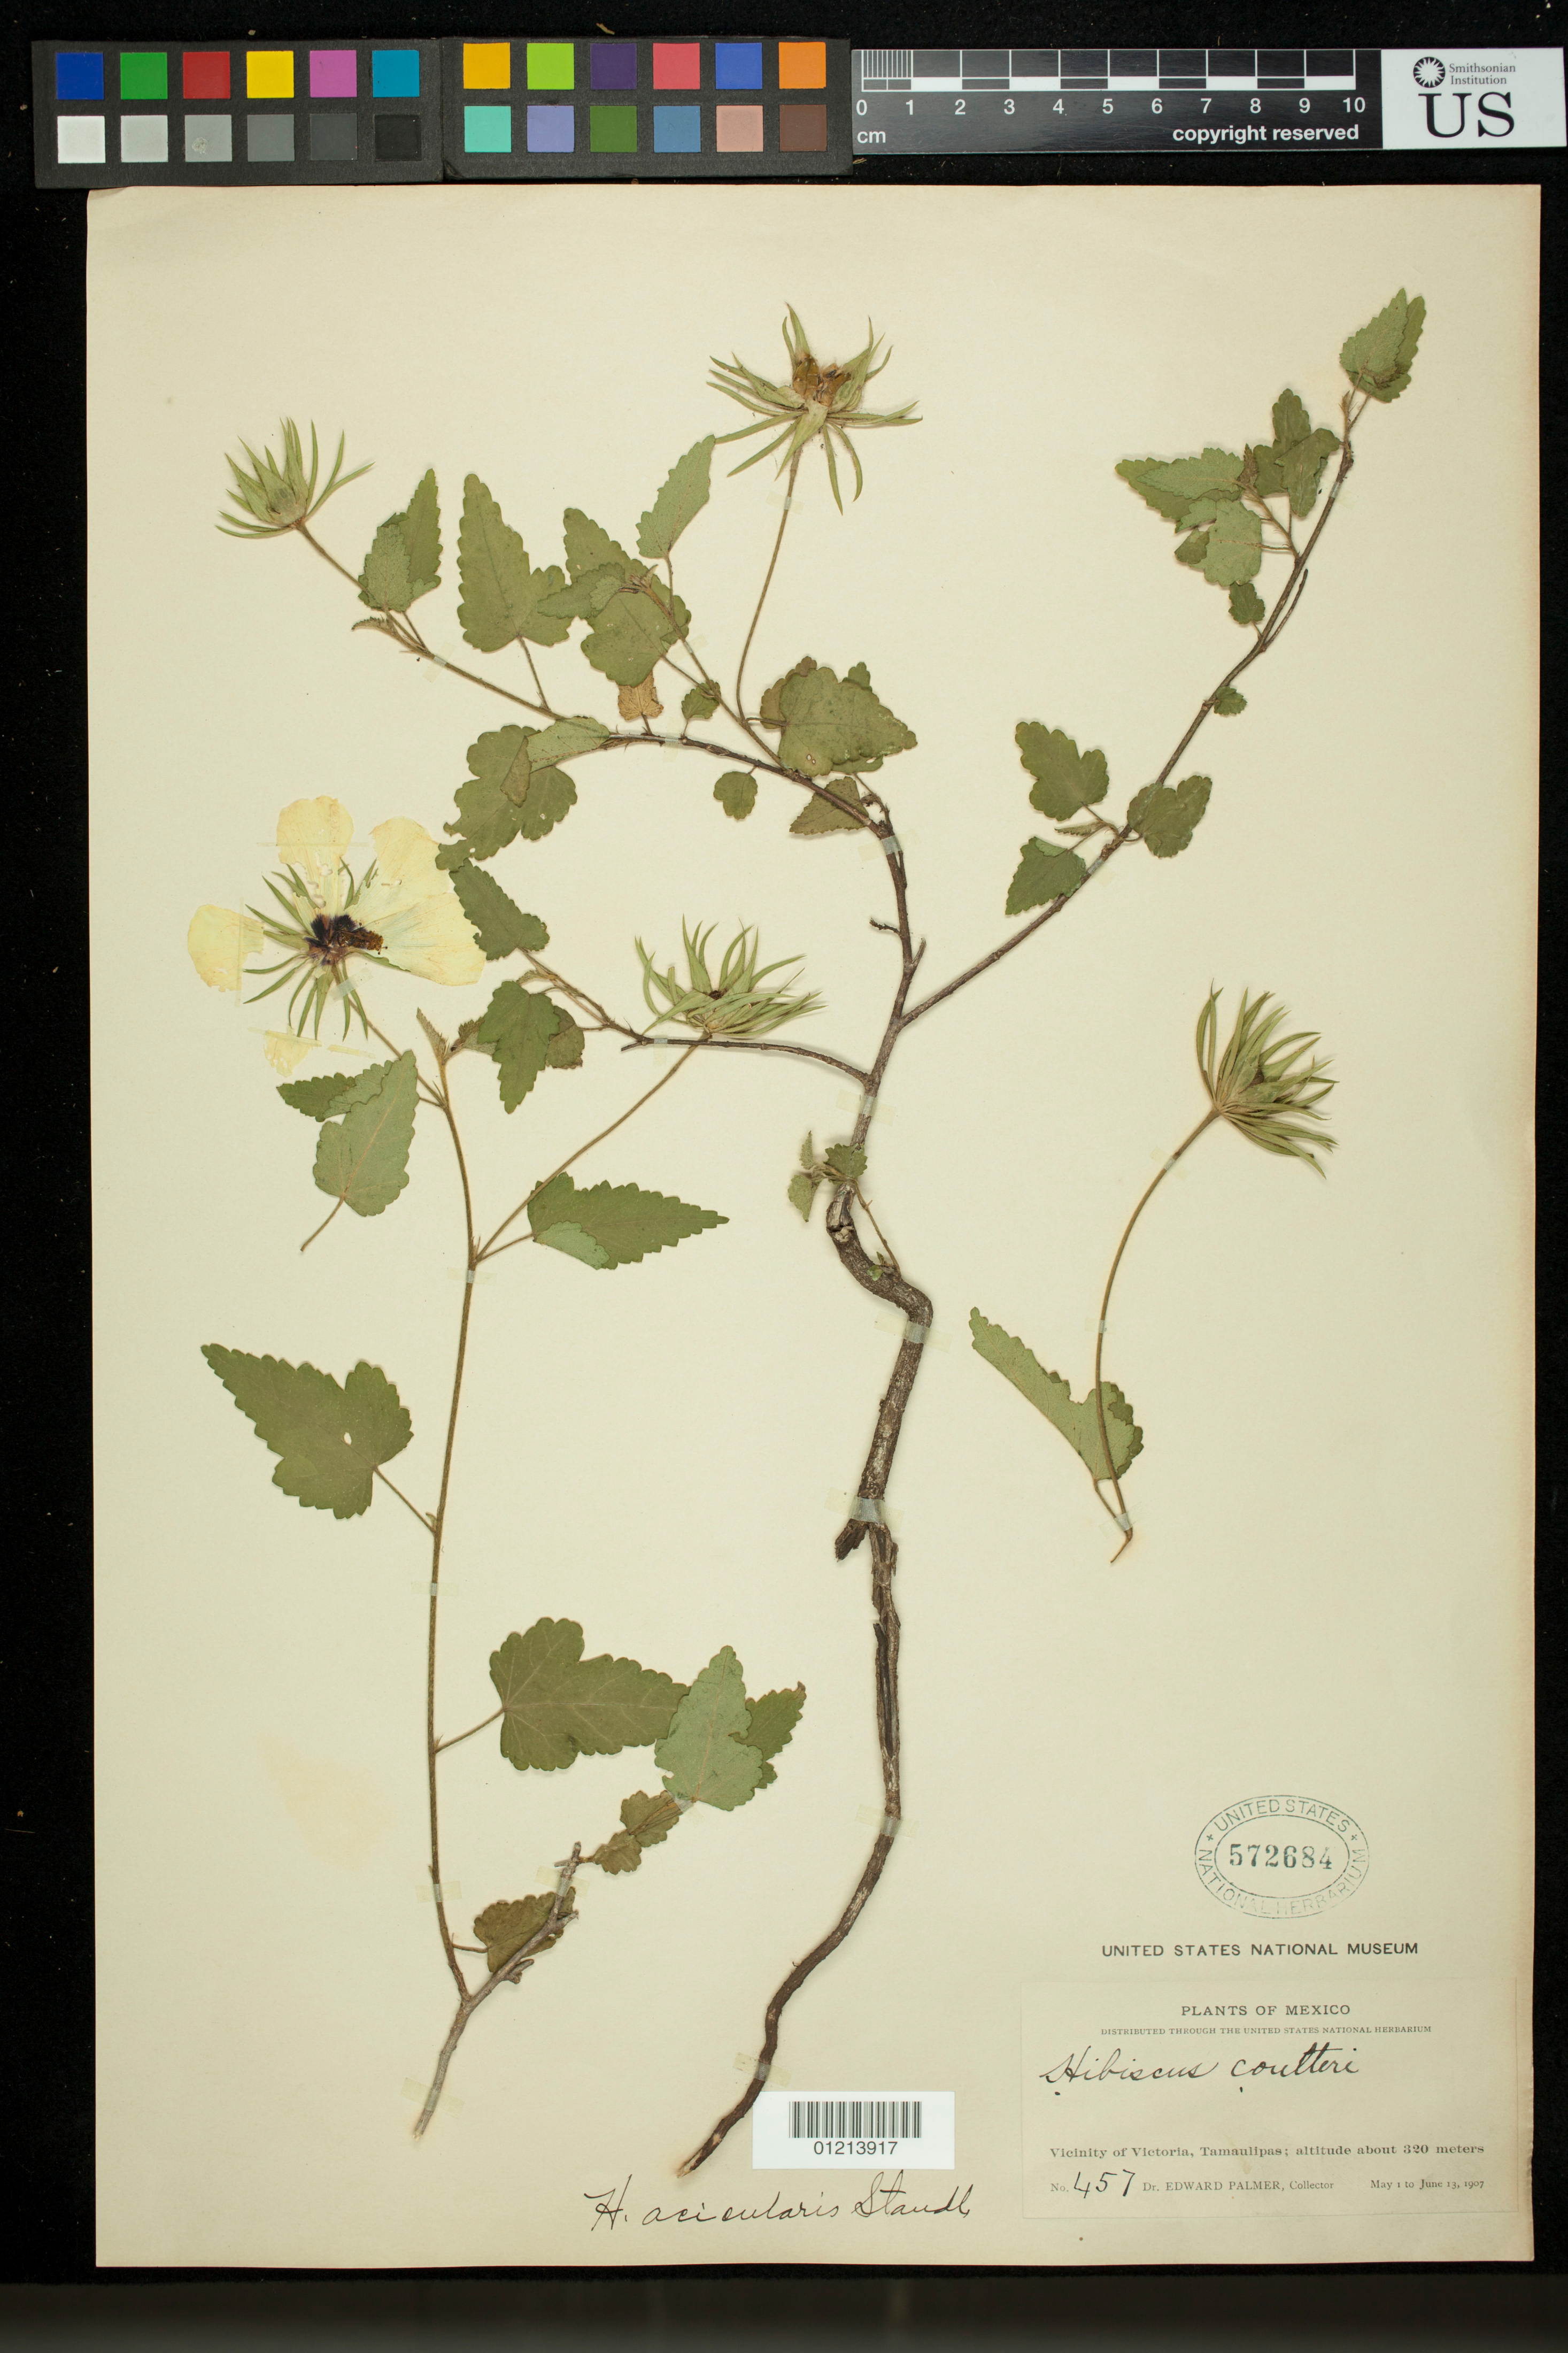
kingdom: Plantae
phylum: Tracheophyta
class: Magnoliopsida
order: Malvales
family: Malvaceae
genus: Hibiscus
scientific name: Hibiscus acicularis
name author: Standl.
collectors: E. Palmer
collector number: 457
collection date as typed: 01 May 1907 to 13 Jun 1907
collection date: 1907-05-01/1907-06-13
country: Mexico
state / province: Tamaulipas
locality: Vicinity of Victoria, Tamaulipas.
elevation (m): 320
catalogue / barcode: US 572684